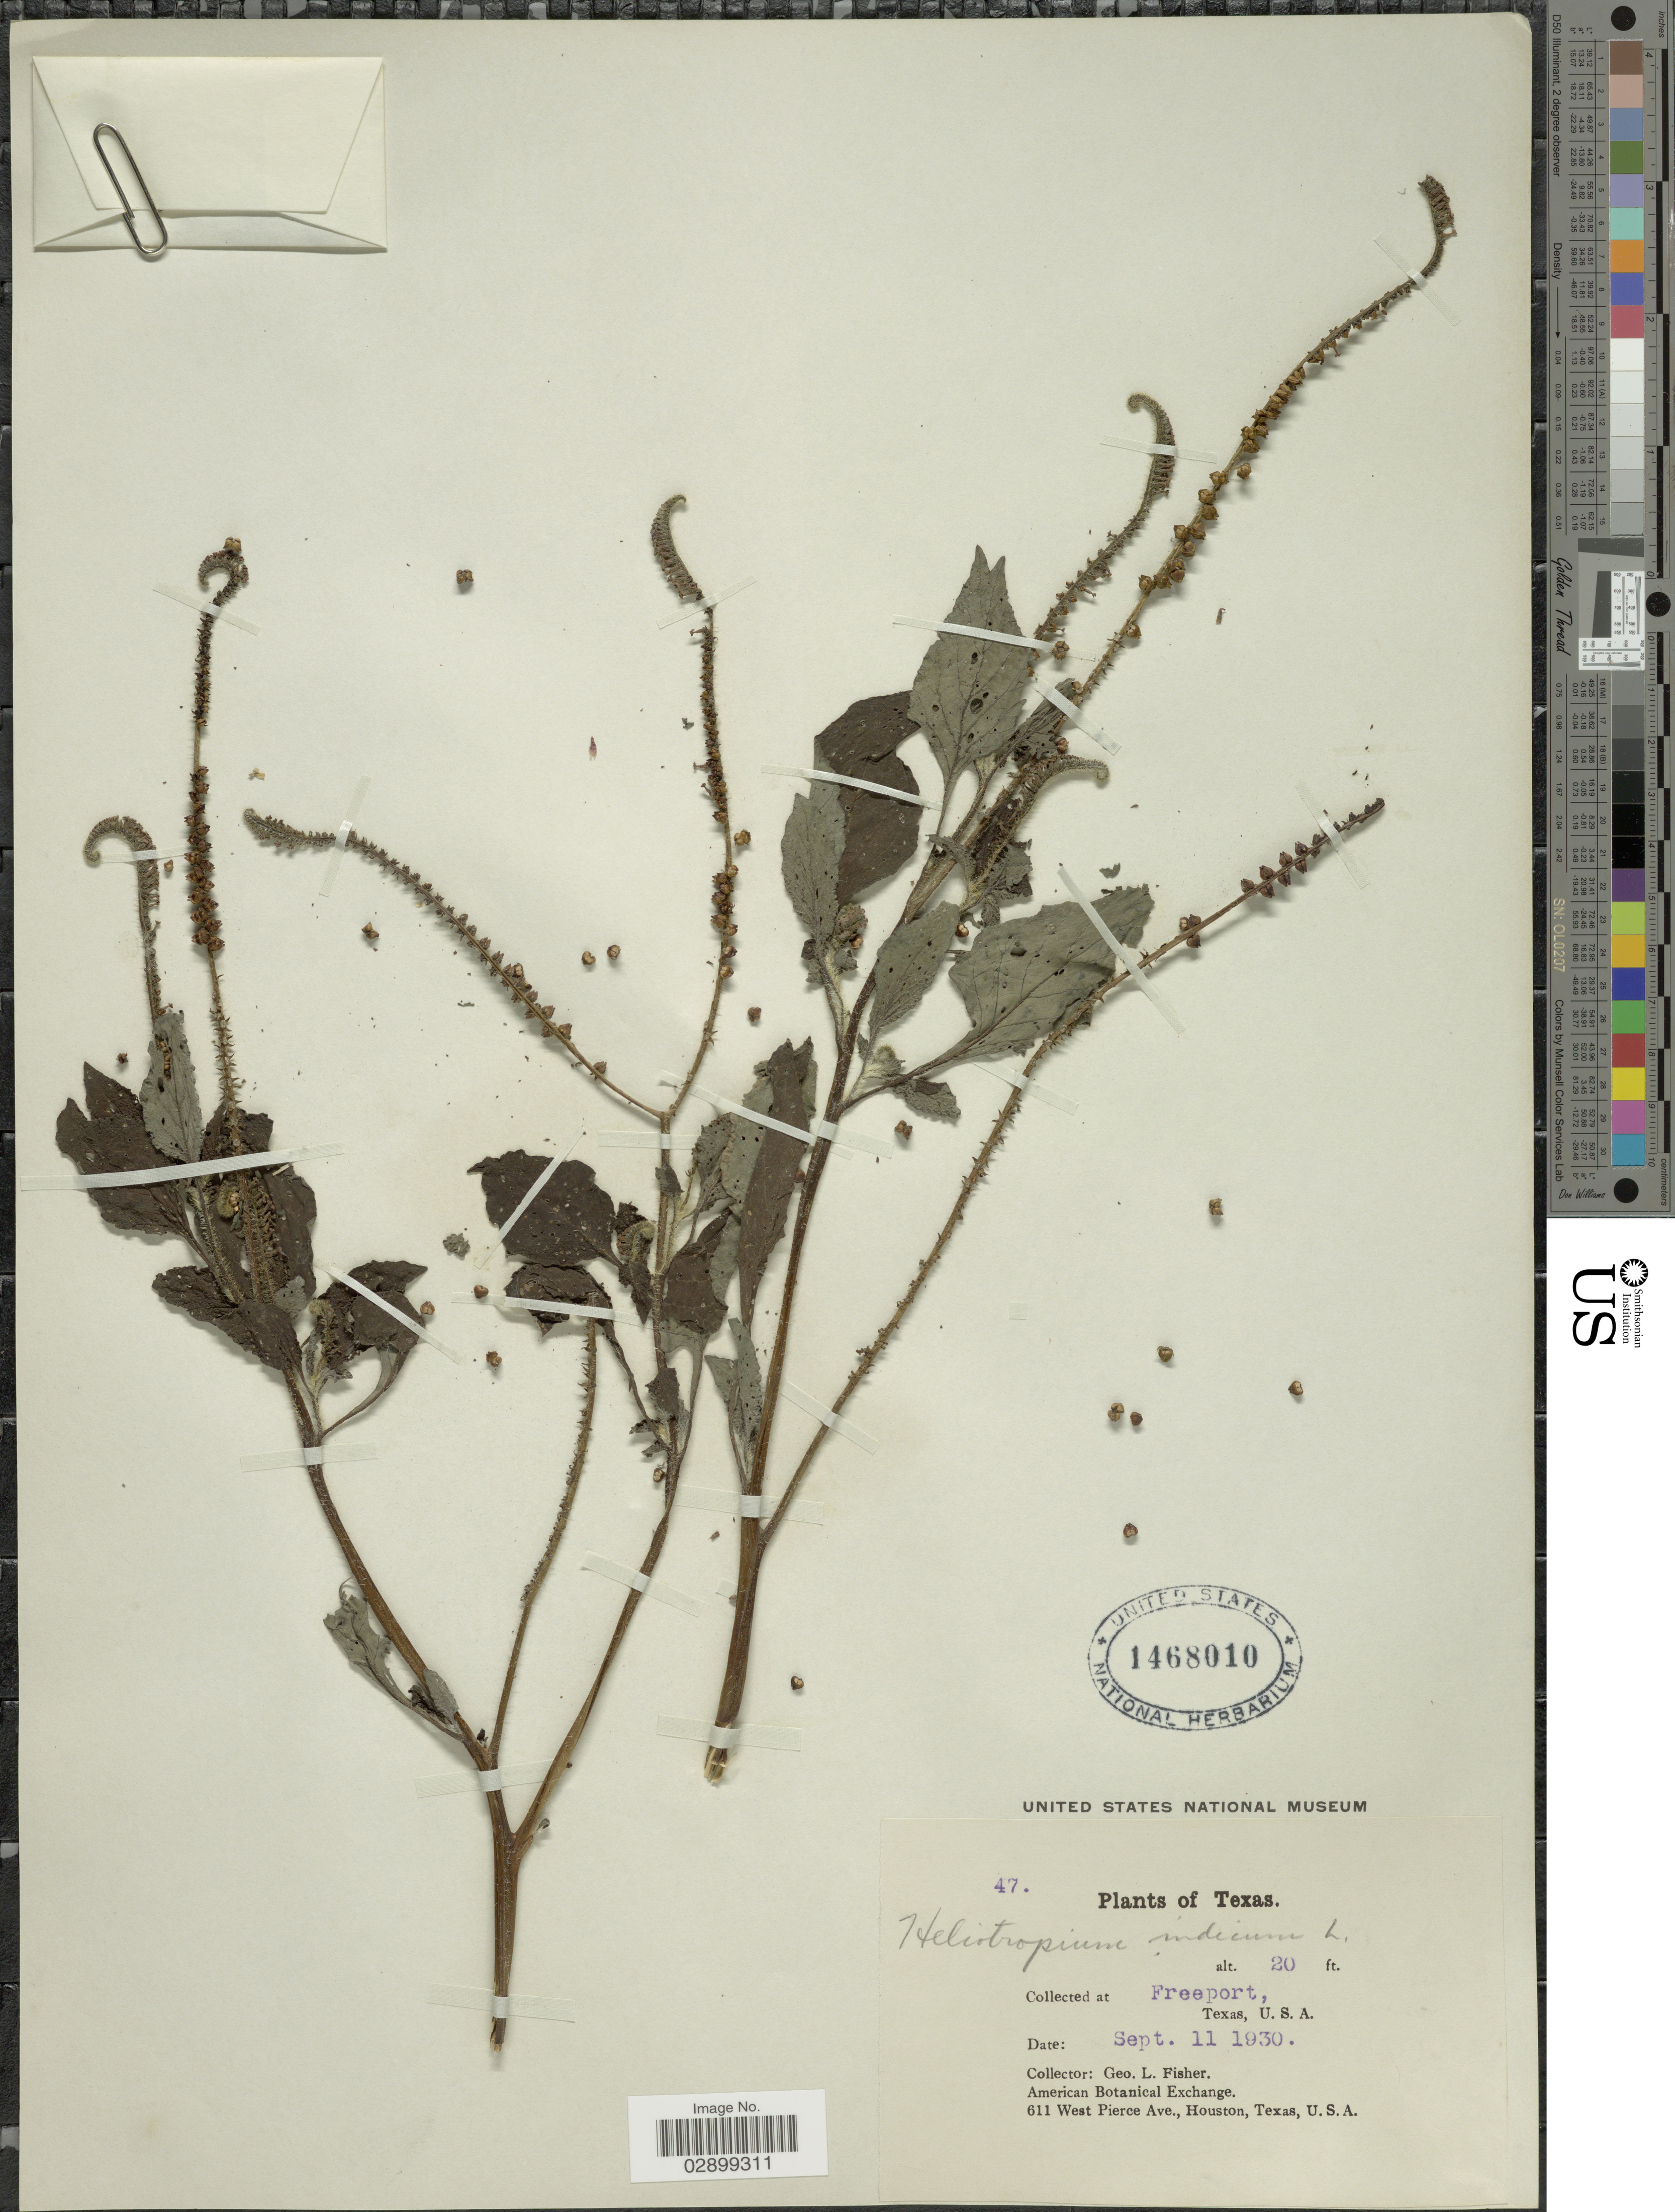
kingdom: Plantae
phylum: Tracheophyta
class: Magnoliopsida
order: Boraginales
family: Heliotropiaceae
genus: Heliotropium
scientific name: Heliotropium indicum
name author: L.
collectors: G. L. Fisher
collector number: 47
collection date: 1930-09-11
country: United States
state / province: Texas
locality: Freeport.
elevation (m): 6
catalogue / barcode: US 1468010